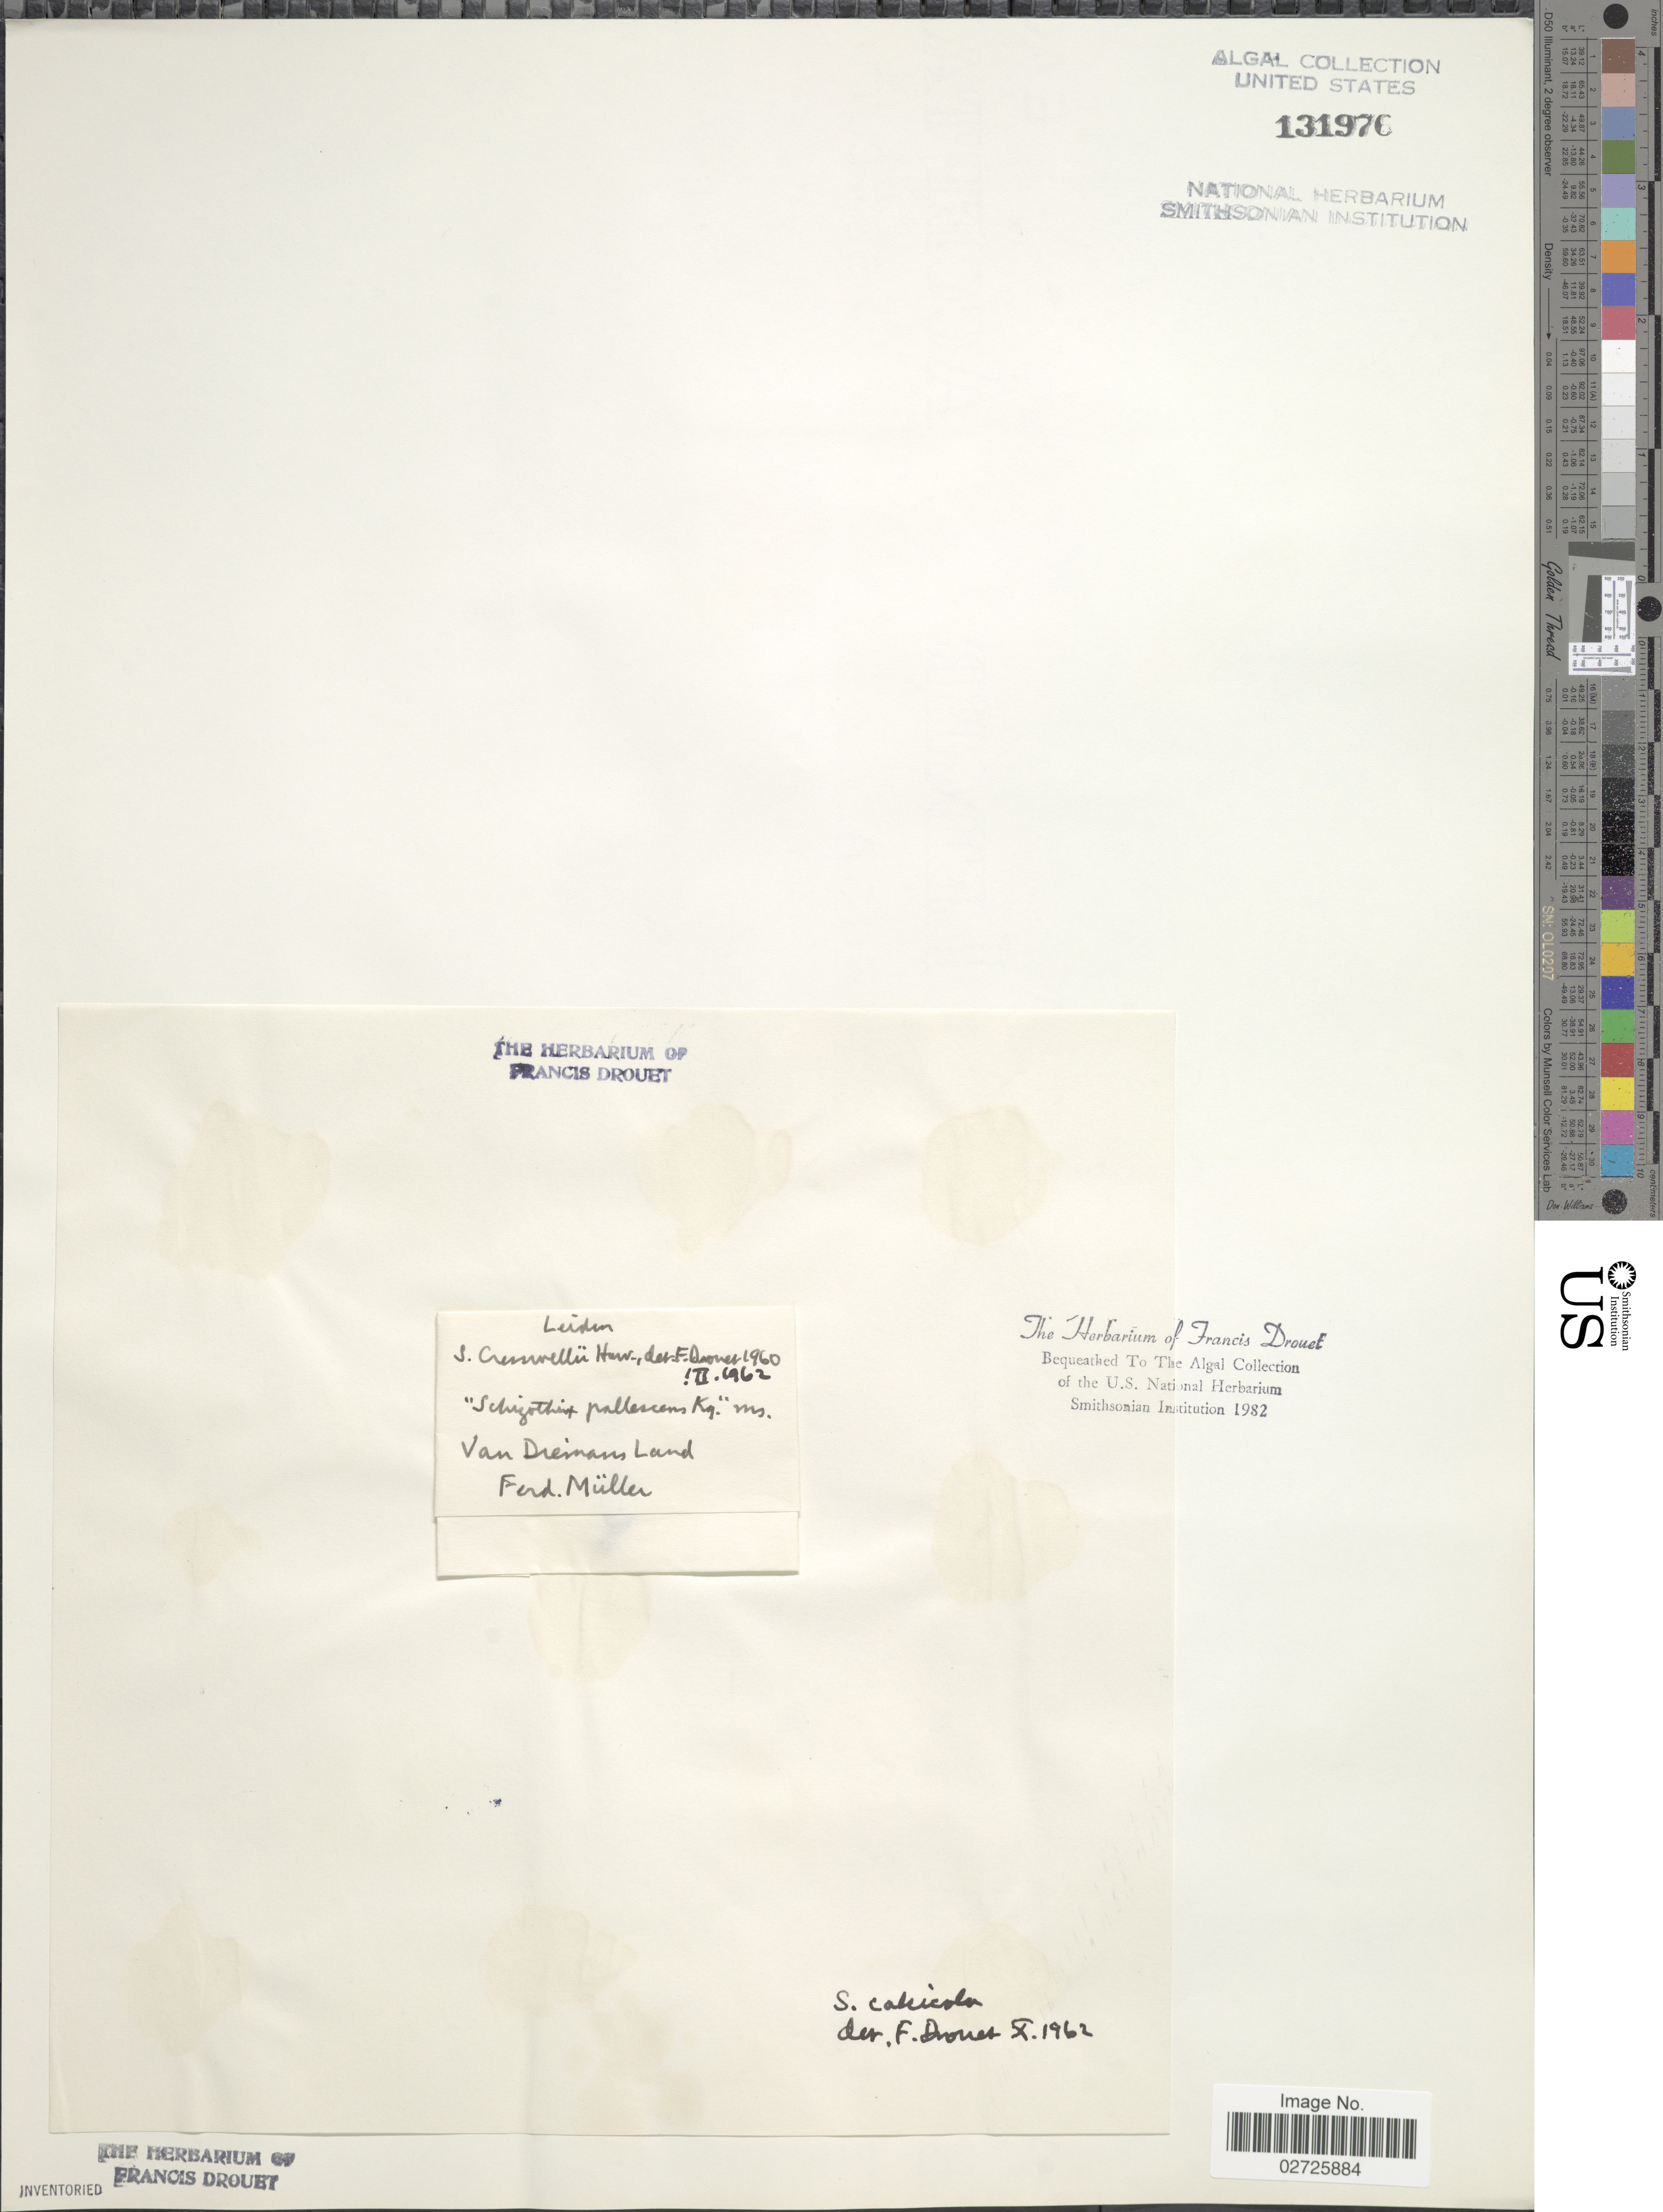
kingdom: Bacteria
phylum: Cyanobacteria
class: Cyanobacteriia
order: Leptolyngbyales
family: Trichocoleusaceae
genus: Schizothrix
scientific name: Schizothrix calcicola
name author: Gomont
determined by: Drouet, F. E.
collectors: F. Mueller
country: Australia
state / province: Tasmania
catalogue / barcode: US 131976